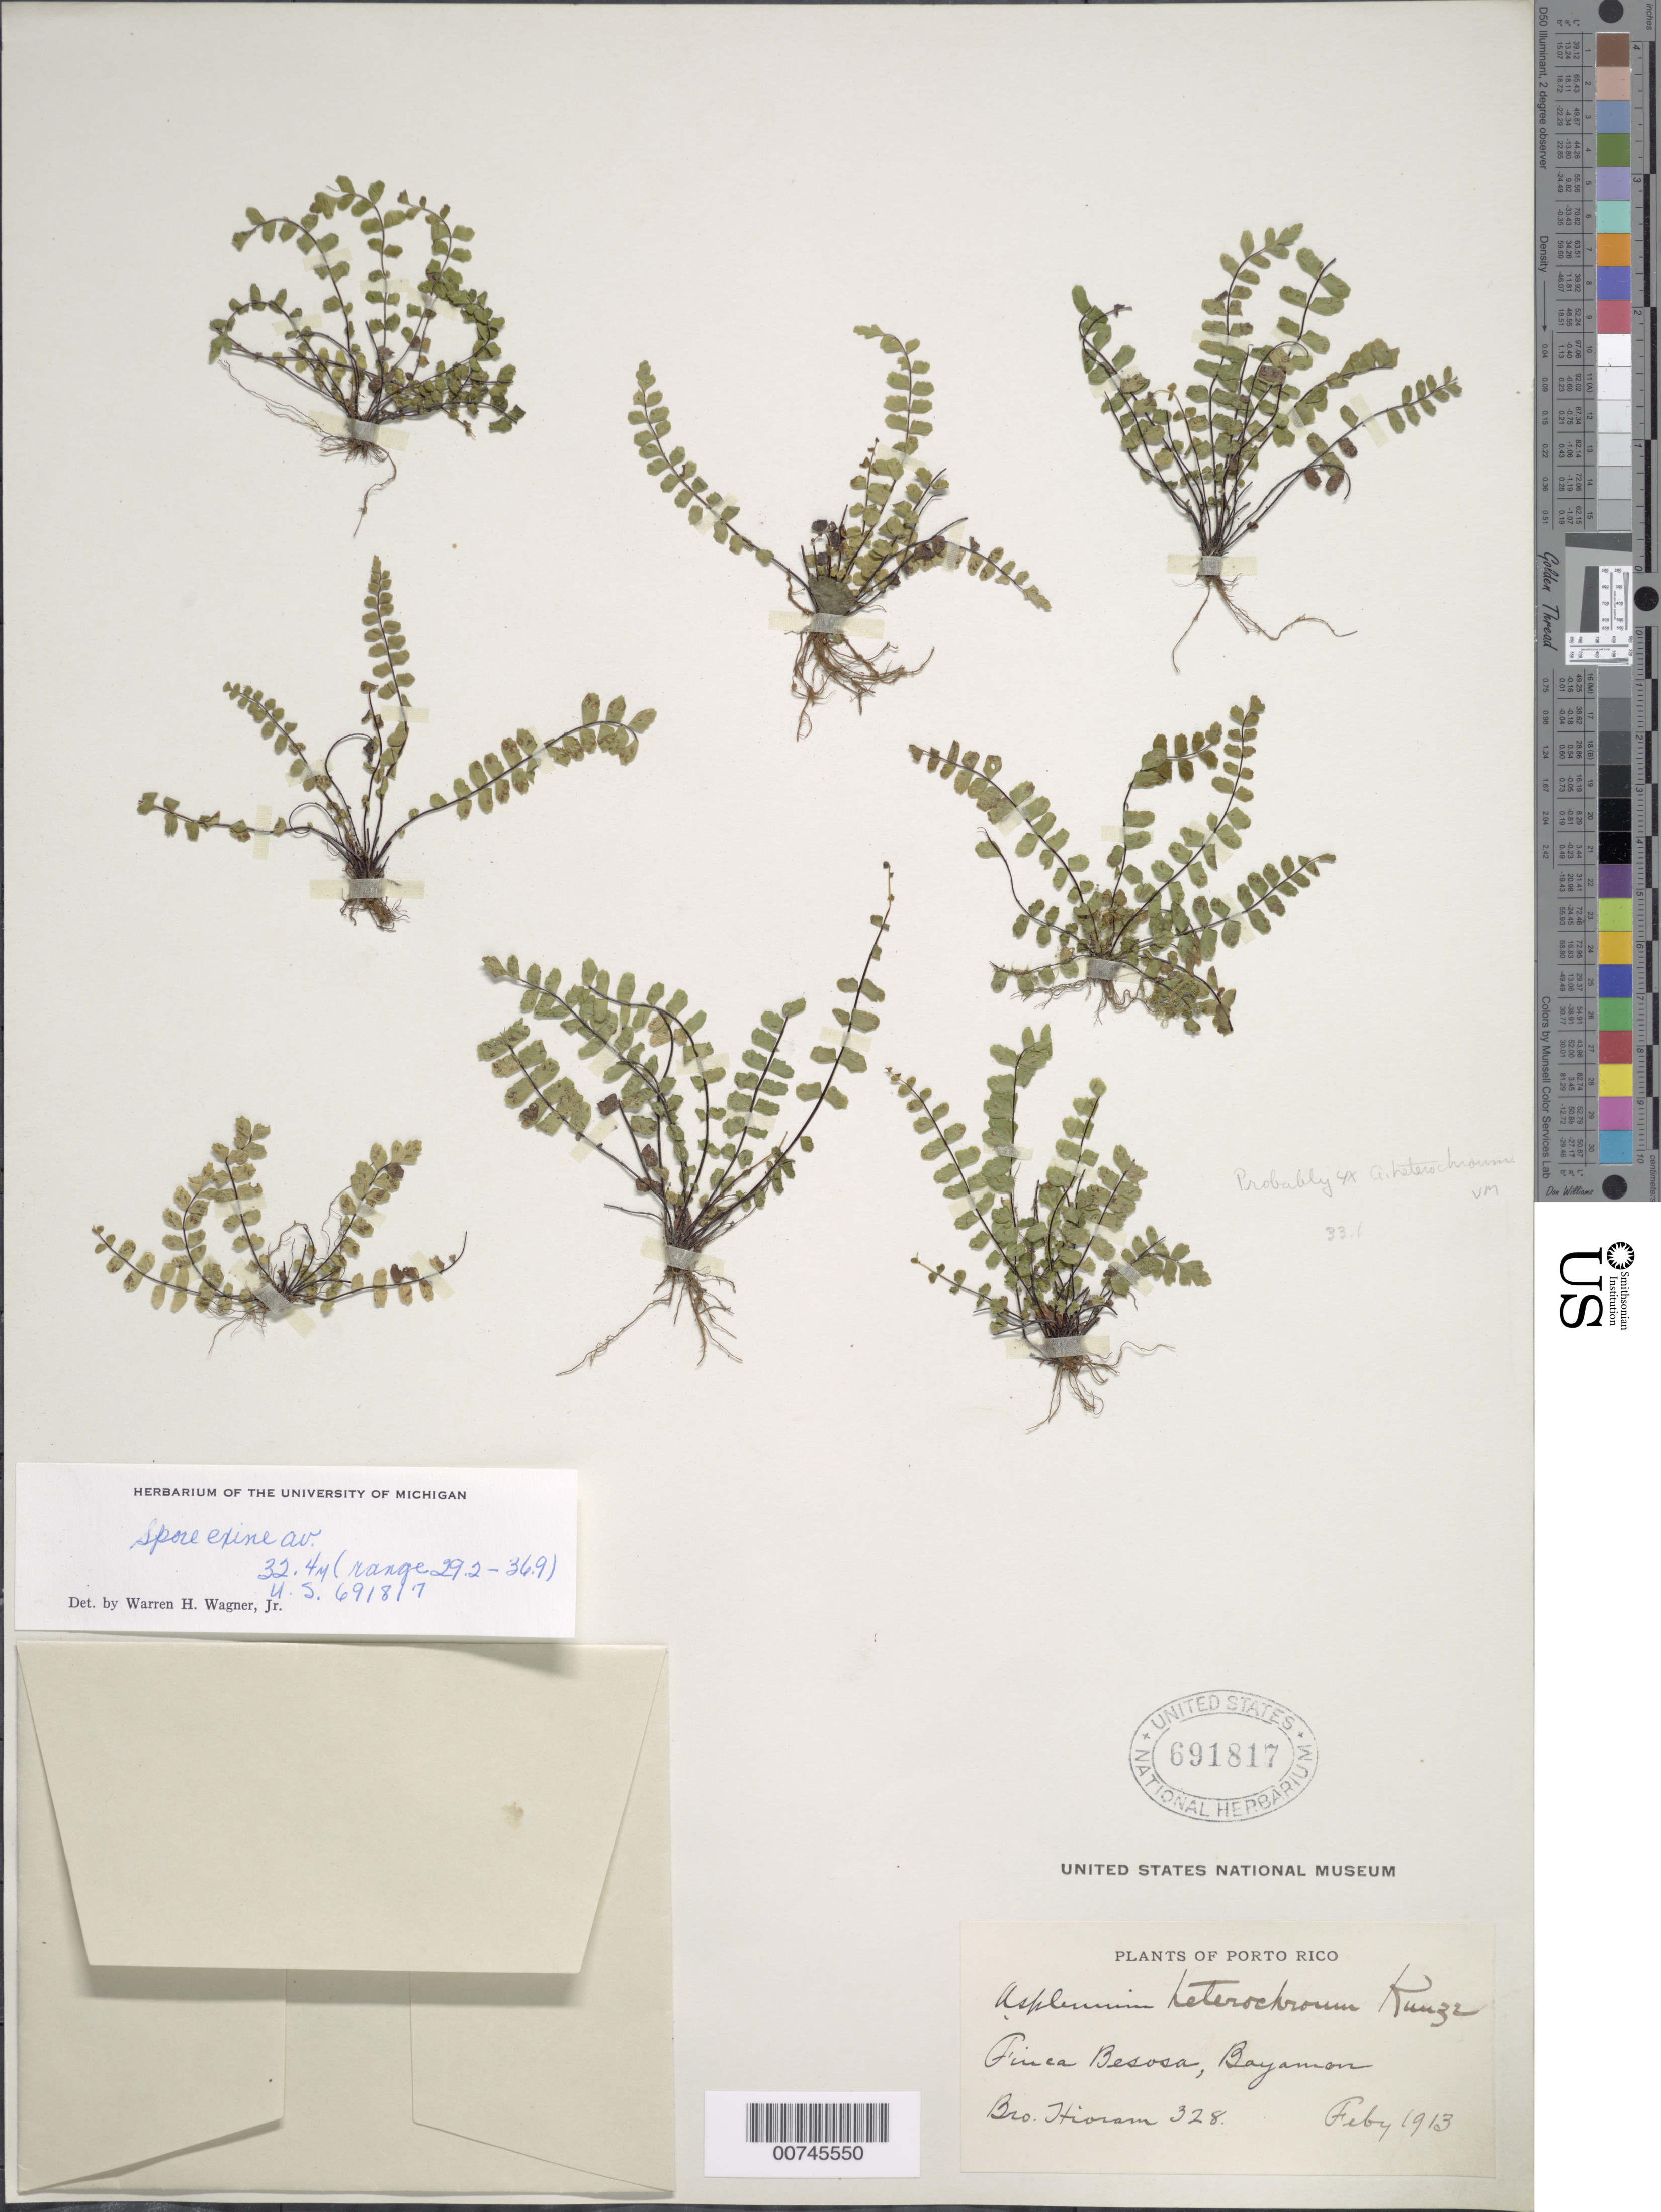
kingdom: Plantae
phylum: Tracheophyta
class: Polypodiopsida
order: Polypodiales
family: Aspleniaceae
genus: Asplenium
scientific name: Asplenium heterochroum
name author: Kunze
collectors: Bro. Hioram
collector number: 328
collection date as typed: Feb 1913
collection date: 1913-02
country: Puerto Rico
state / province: Bayamón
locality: Finca Besosa, Bayamón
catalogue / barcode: US 691817